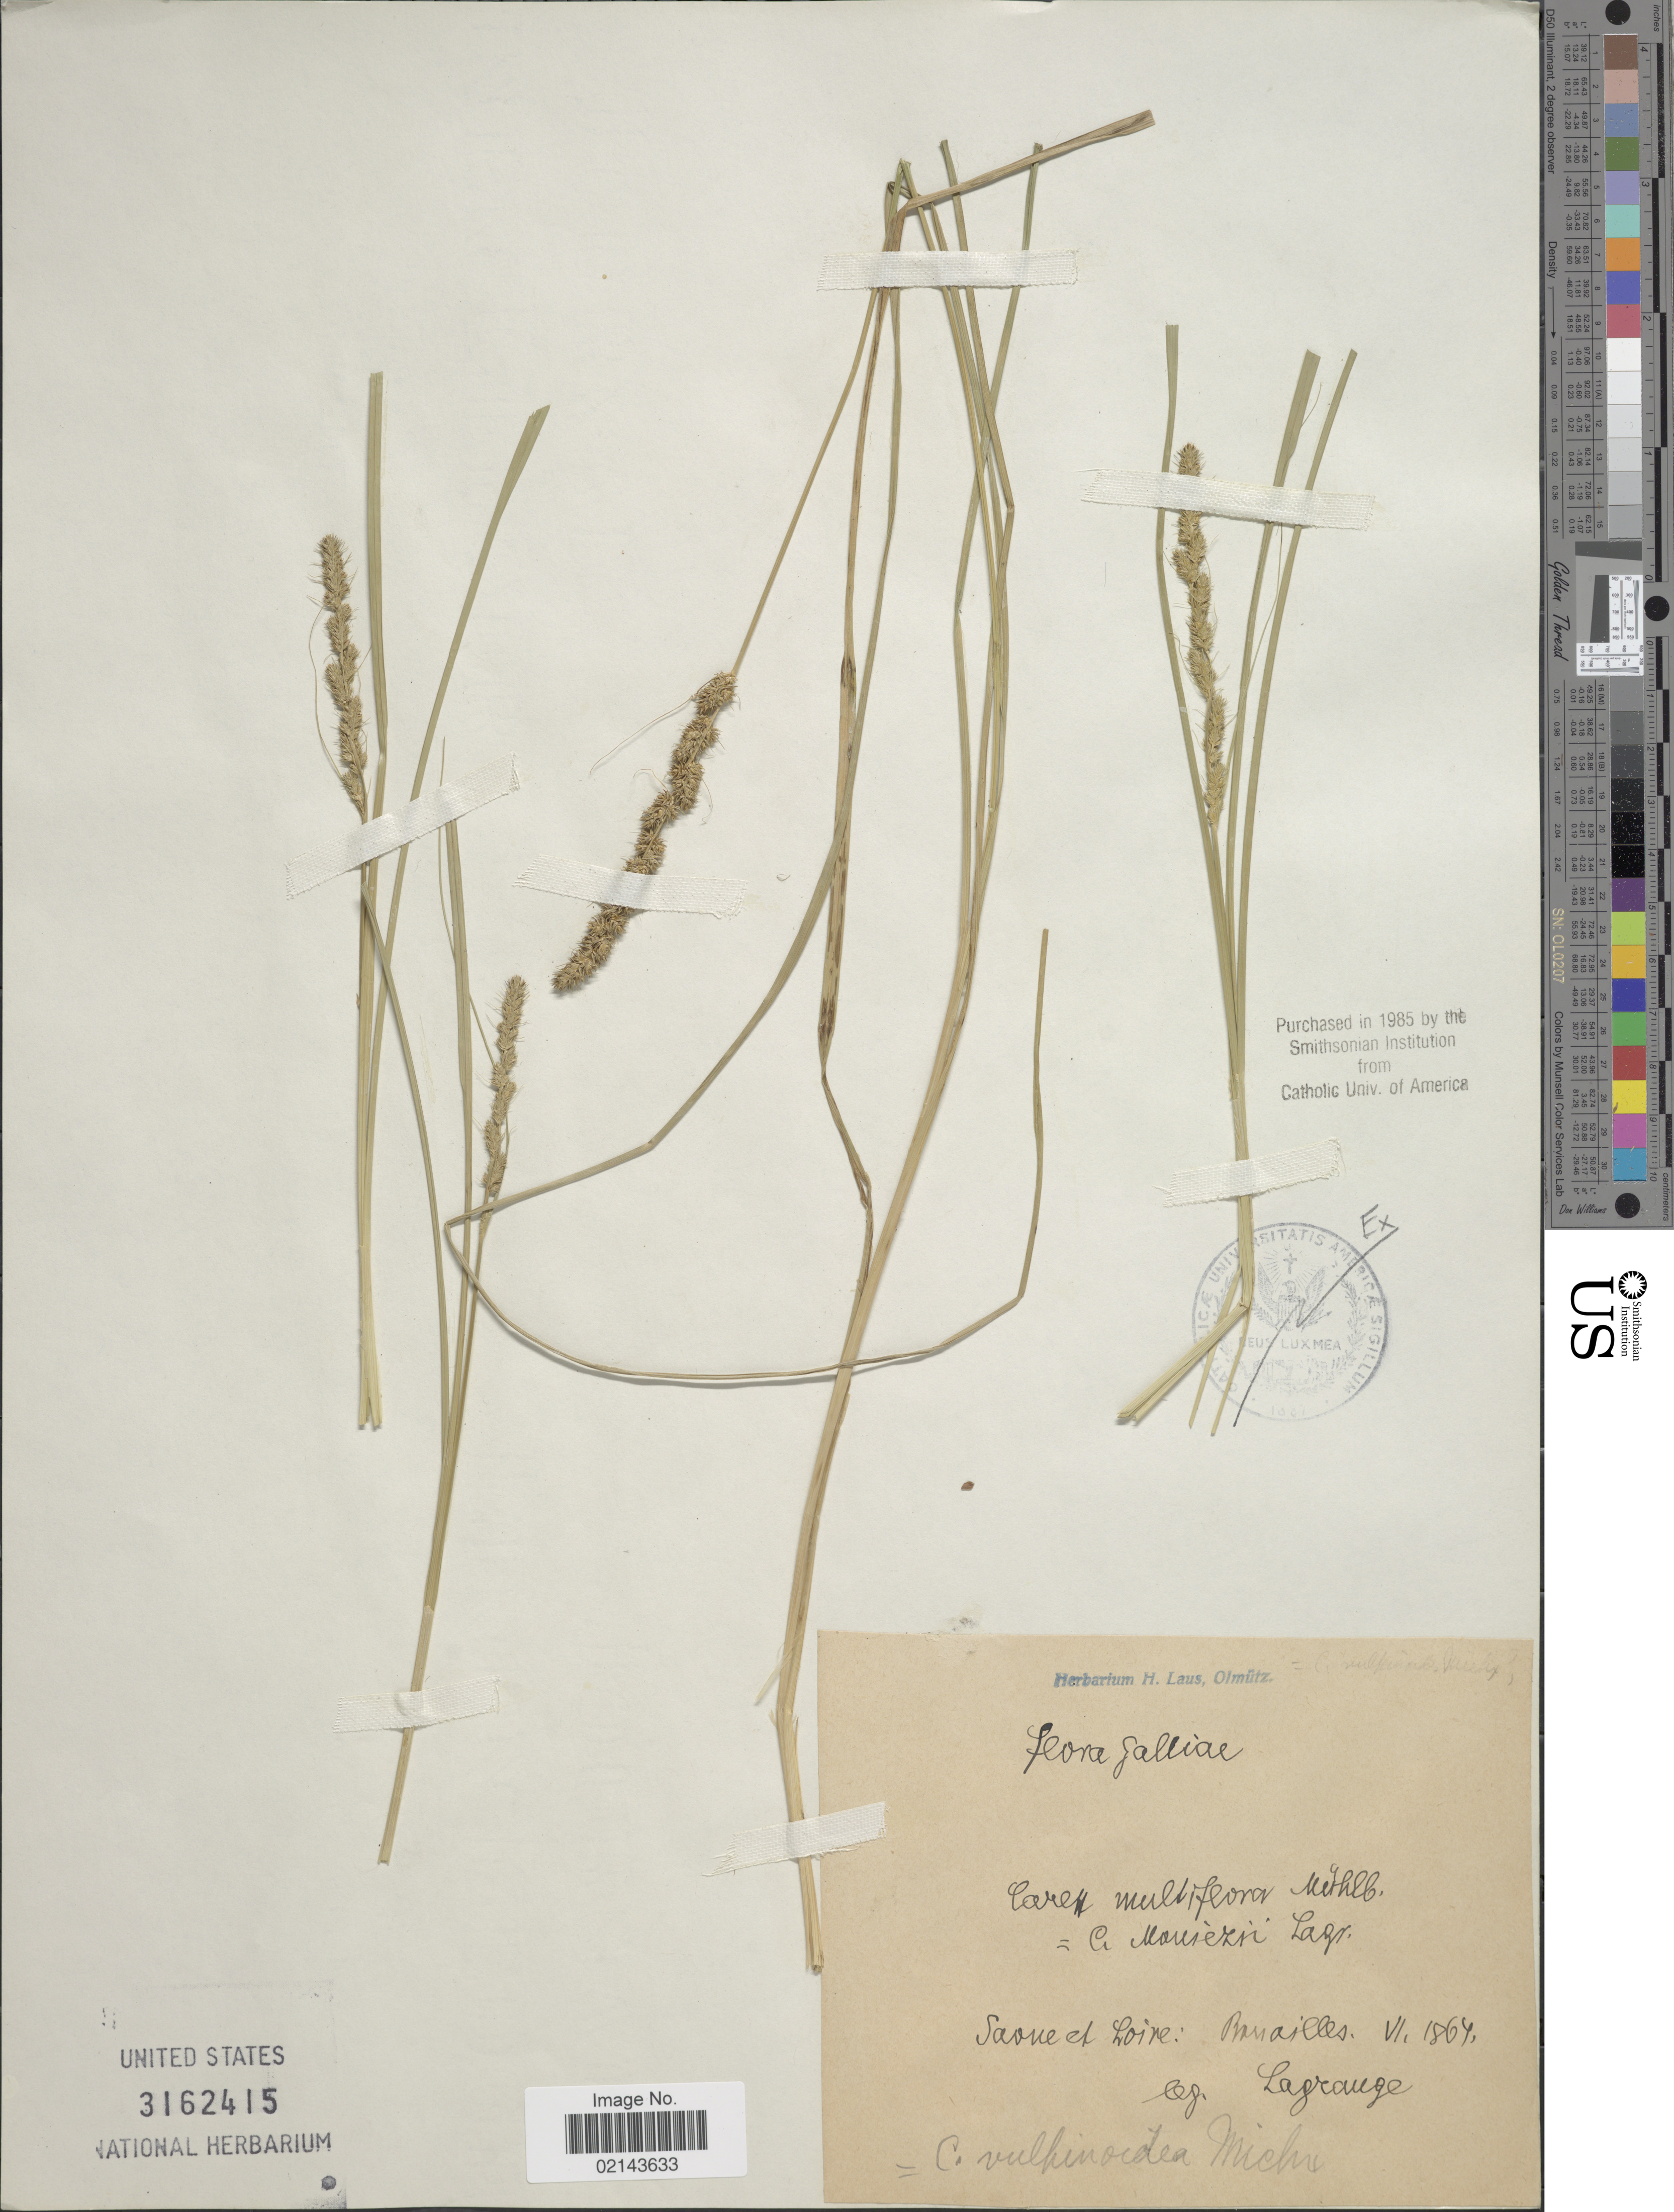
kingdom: Plantae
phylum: Tracheophyta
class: Liliopsida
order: Poales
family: Cyperaceae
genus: Carex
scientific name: Carex vulpinoidea Michx.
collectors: Lagrange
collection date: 1864-06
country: France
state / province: Bourgogne-Franche-Comté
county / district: Saône-et-Loire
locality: Galliae, Saone et Loire: Banailles [interpreted]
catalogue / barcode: US 3162415